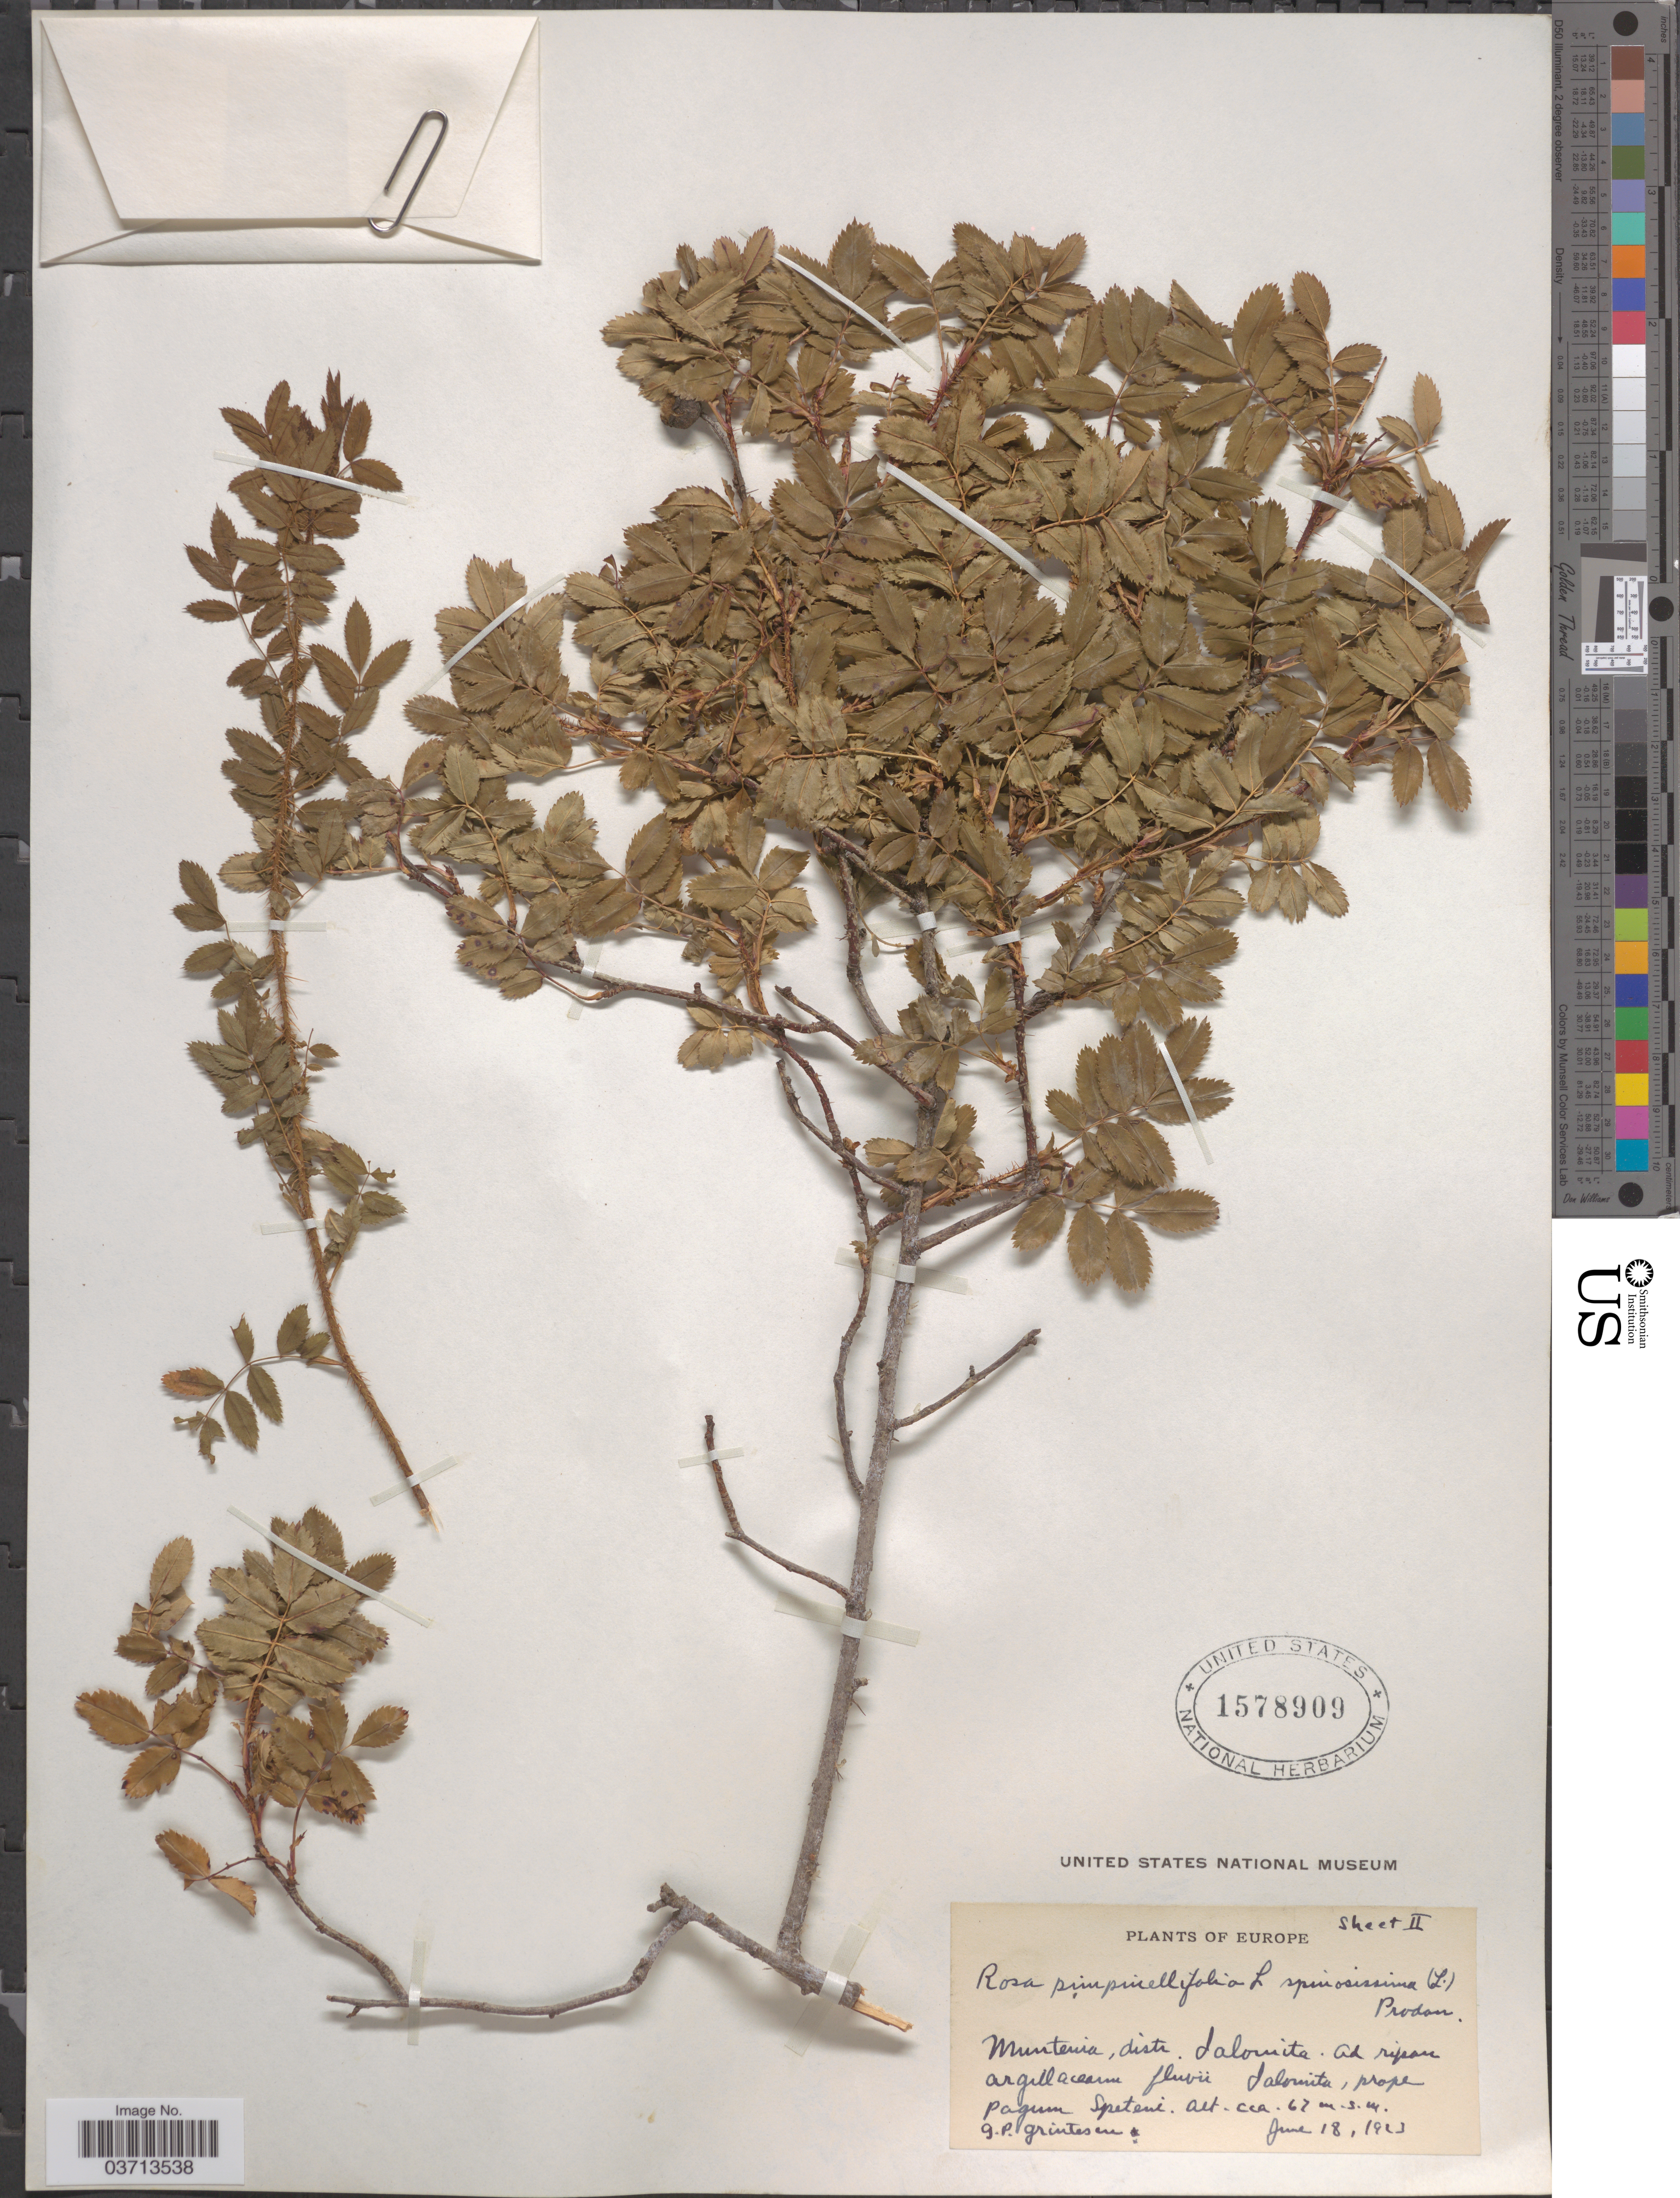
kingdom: Plantae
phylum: Tracheophyta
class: Magnoliopsida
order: Rosales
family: Rosaceae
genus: Rosa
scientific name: Rosa pimpinellifolia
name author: L.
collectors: G. Grintescu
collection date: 1923-06-18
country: Romania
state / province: Ialomita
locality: Muntenia, distr. Ialomita. Ad ripon argillacearm fluvii Ialomita, prope pagum Speteni.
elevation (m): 67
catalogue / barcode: US 1578909